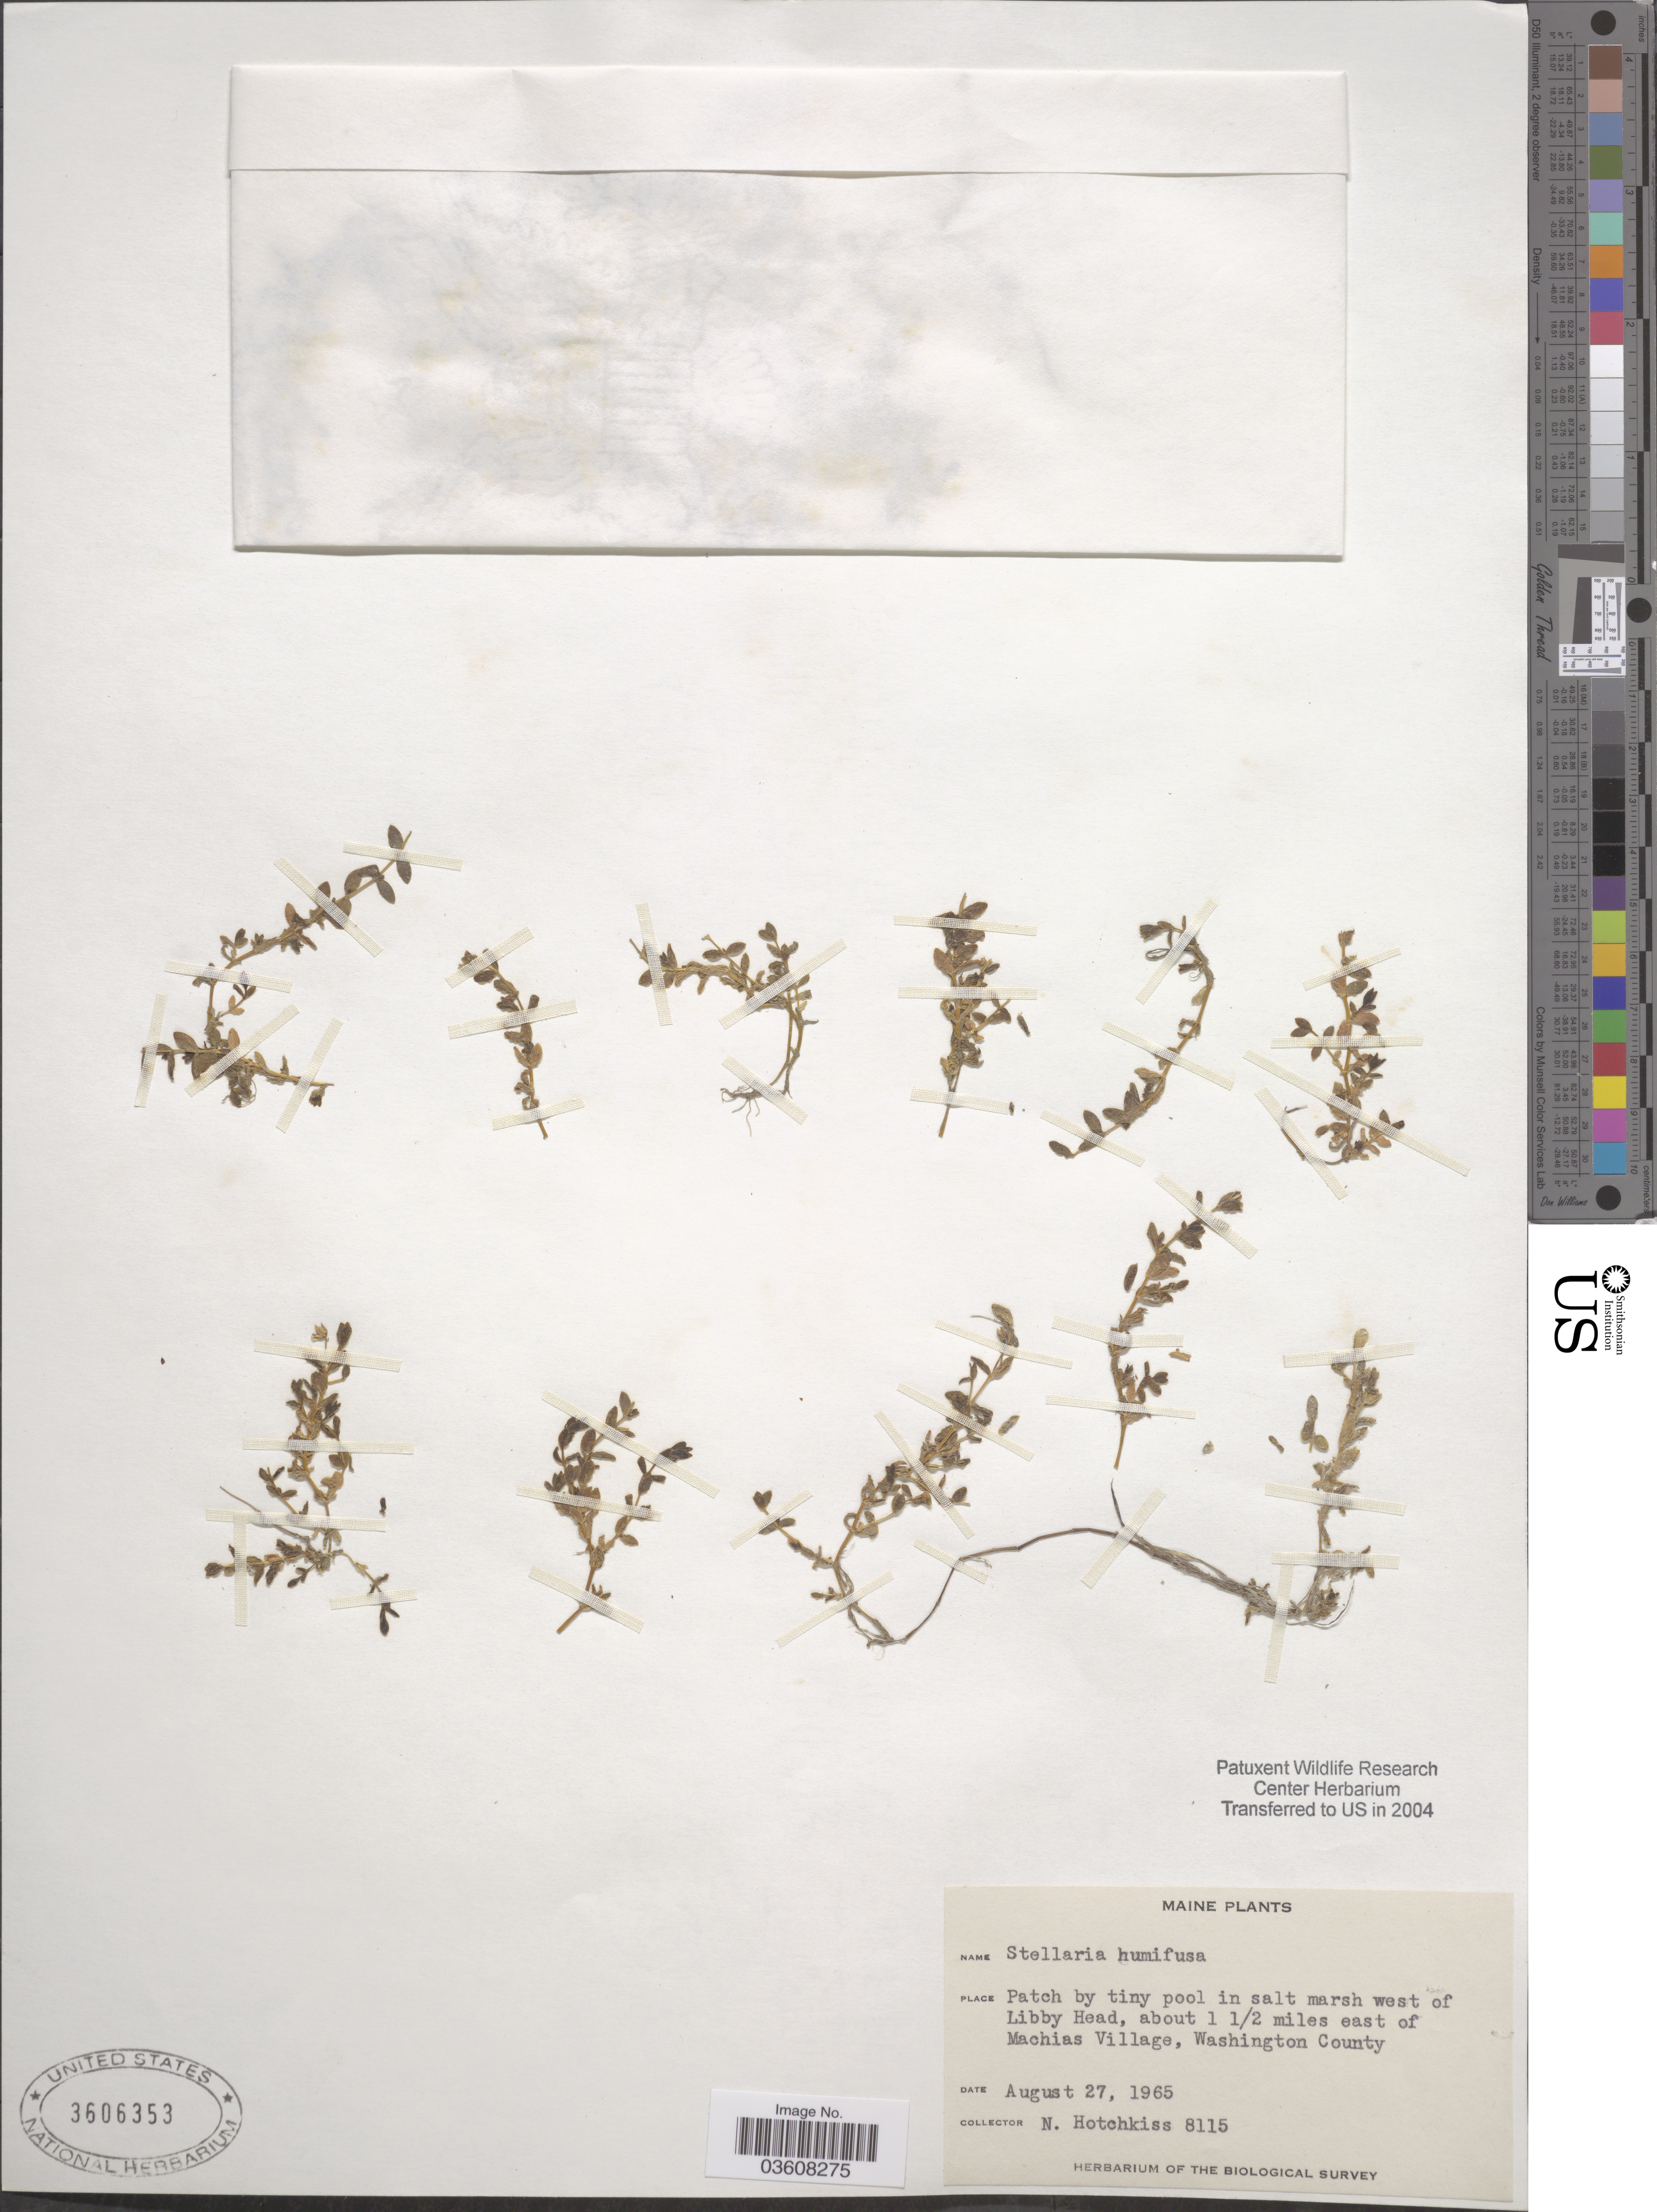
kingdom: Plantae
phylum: Tracheophyta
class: Magnoliopsida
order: Caryophyllales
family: Caryophyllaceae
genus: Stellaria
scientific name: Stellaria humifusa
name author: Rottb.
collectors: N. Hotchkiss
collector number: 8115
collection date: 1965-08-27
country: United States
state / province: Maine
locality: Patch by tiny pool in salt marsh west of Libby Head, about 1 ½ miles east of Machias Village, Washington County.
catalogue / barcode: US 3606353